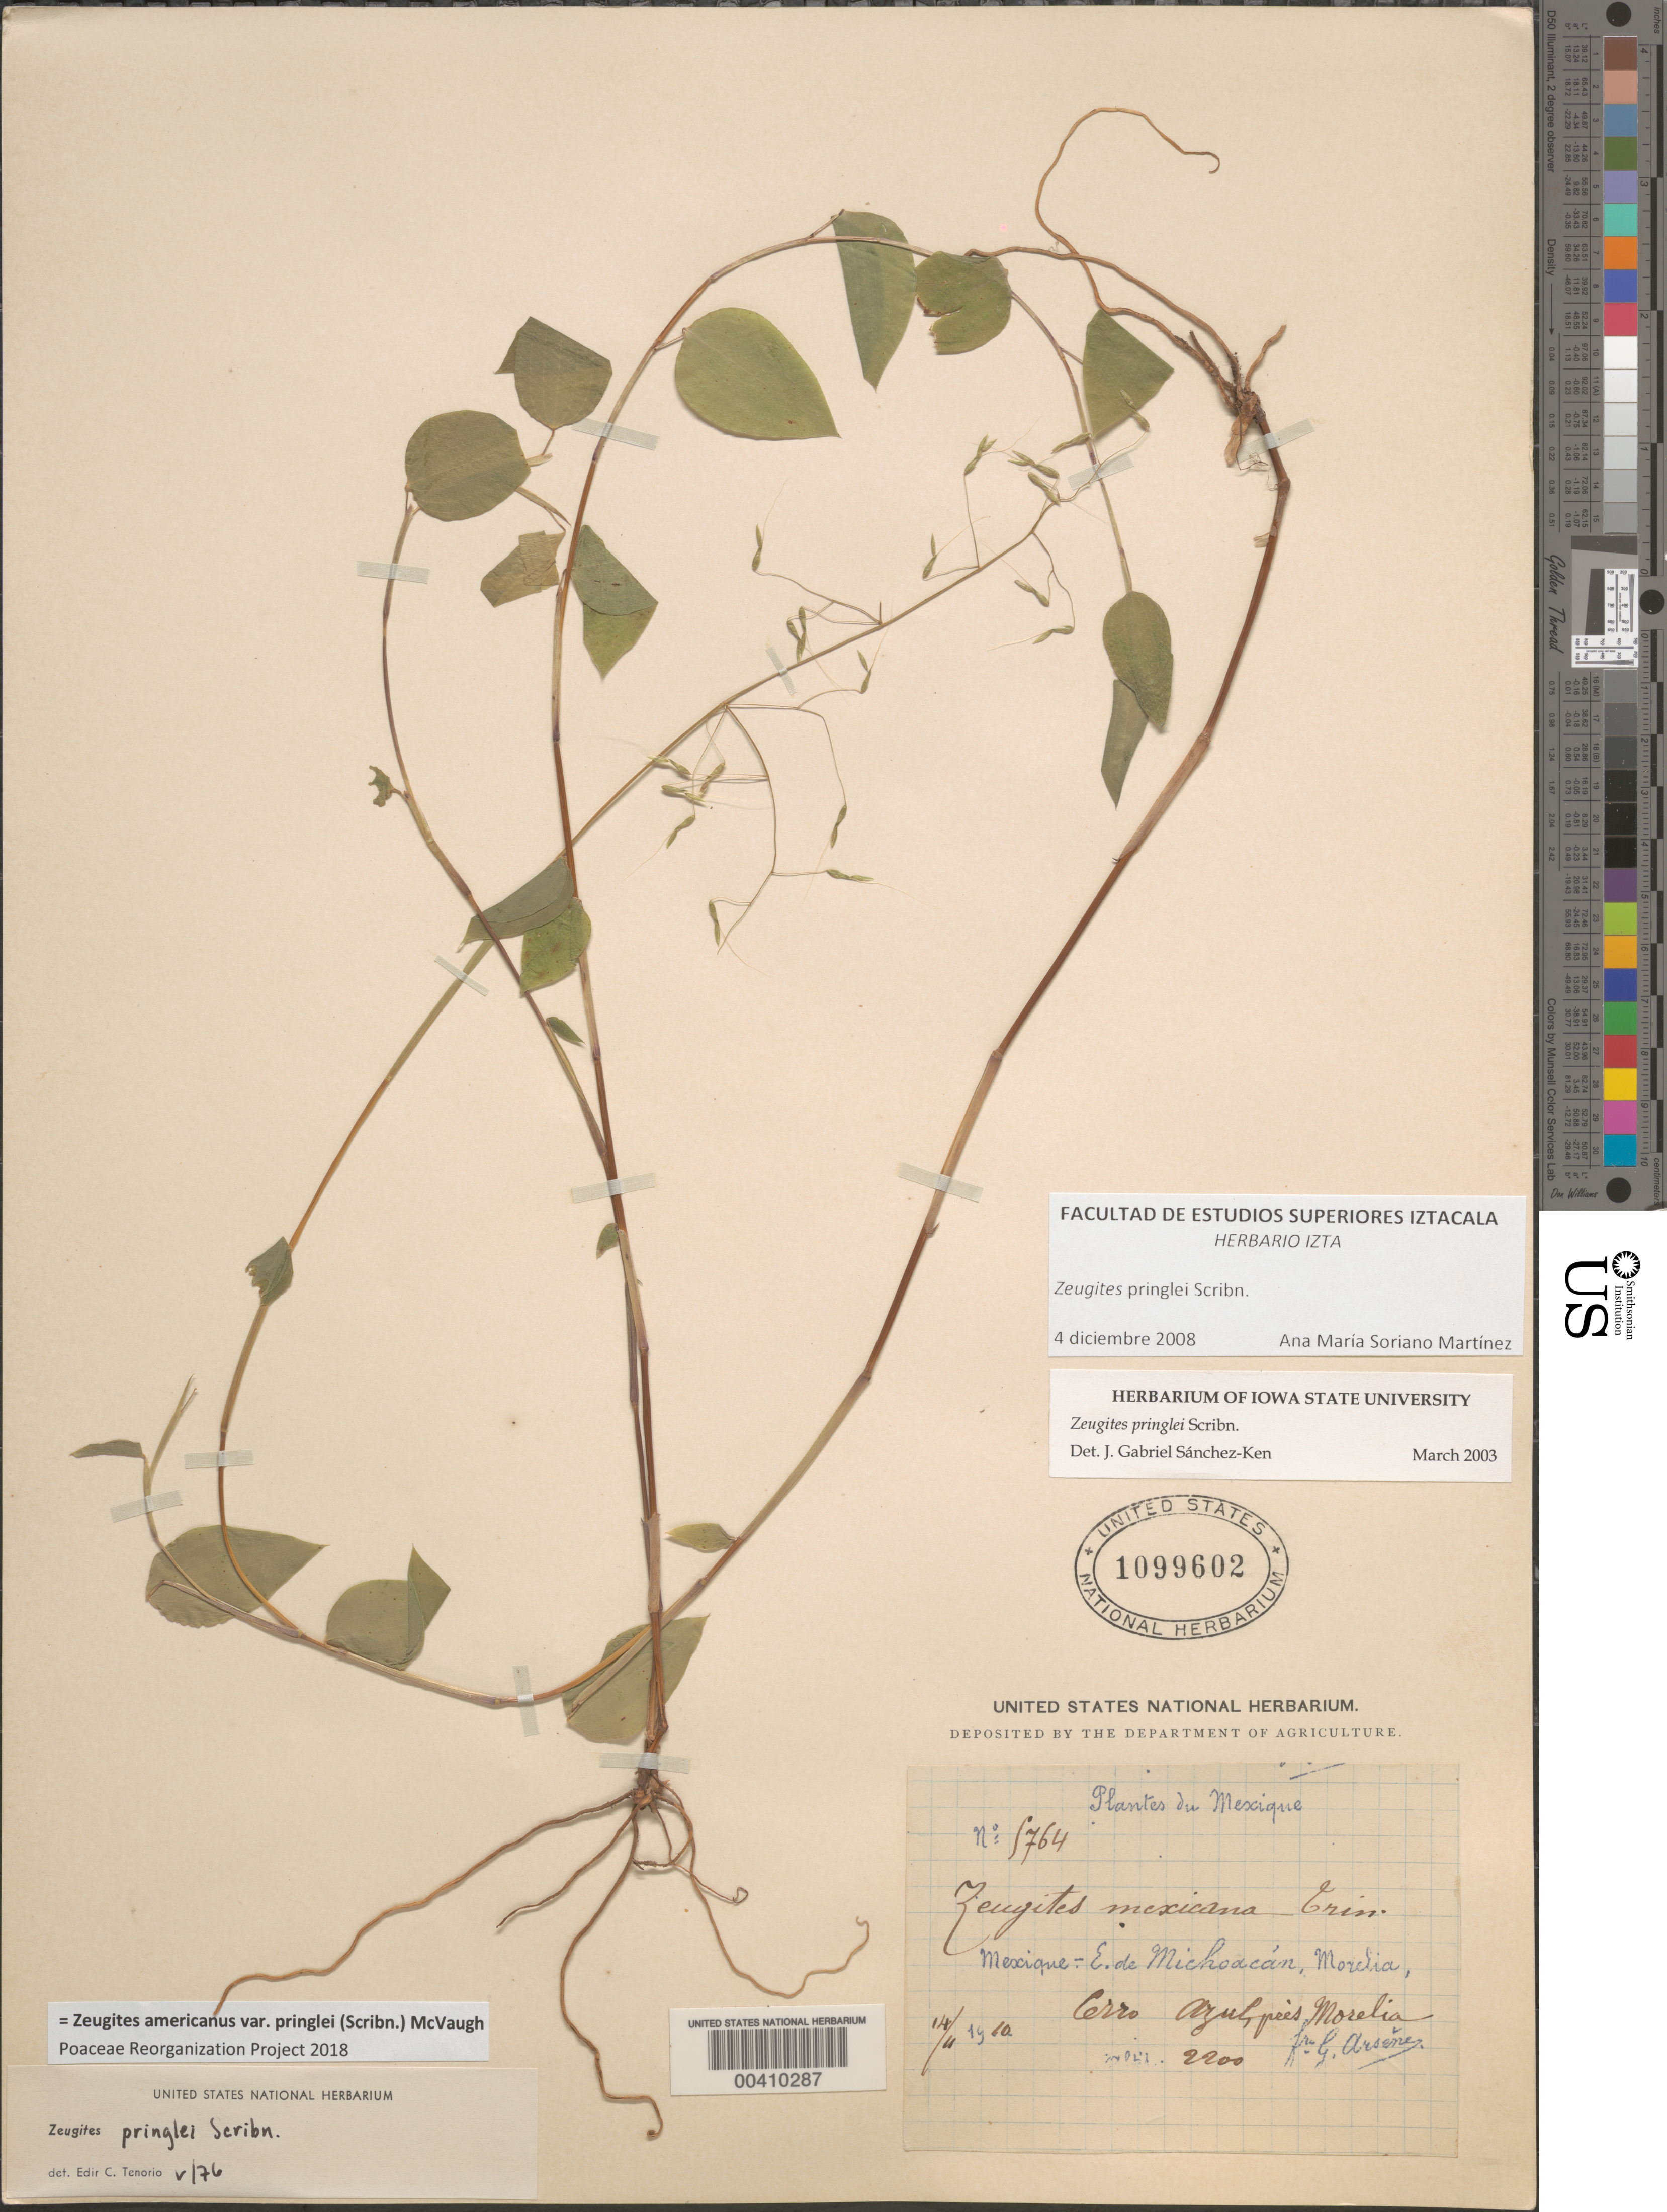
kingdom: Plantae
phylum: Tracheophyta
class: Liliopsida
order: Poales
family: Poaceae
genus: Zeugites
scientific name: Zeugites americanus var. pringlei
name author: (Scribn.) McVaugh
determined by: Poaceae Reorganization Project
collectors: Bro. G. Arsène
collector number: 5764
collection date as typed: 14 Nov 1910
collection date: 1910-11-14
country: Mexico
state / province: Michoacán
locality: Cerro Azul prŠs Morelia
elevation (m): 2200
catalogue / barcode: US 1099602